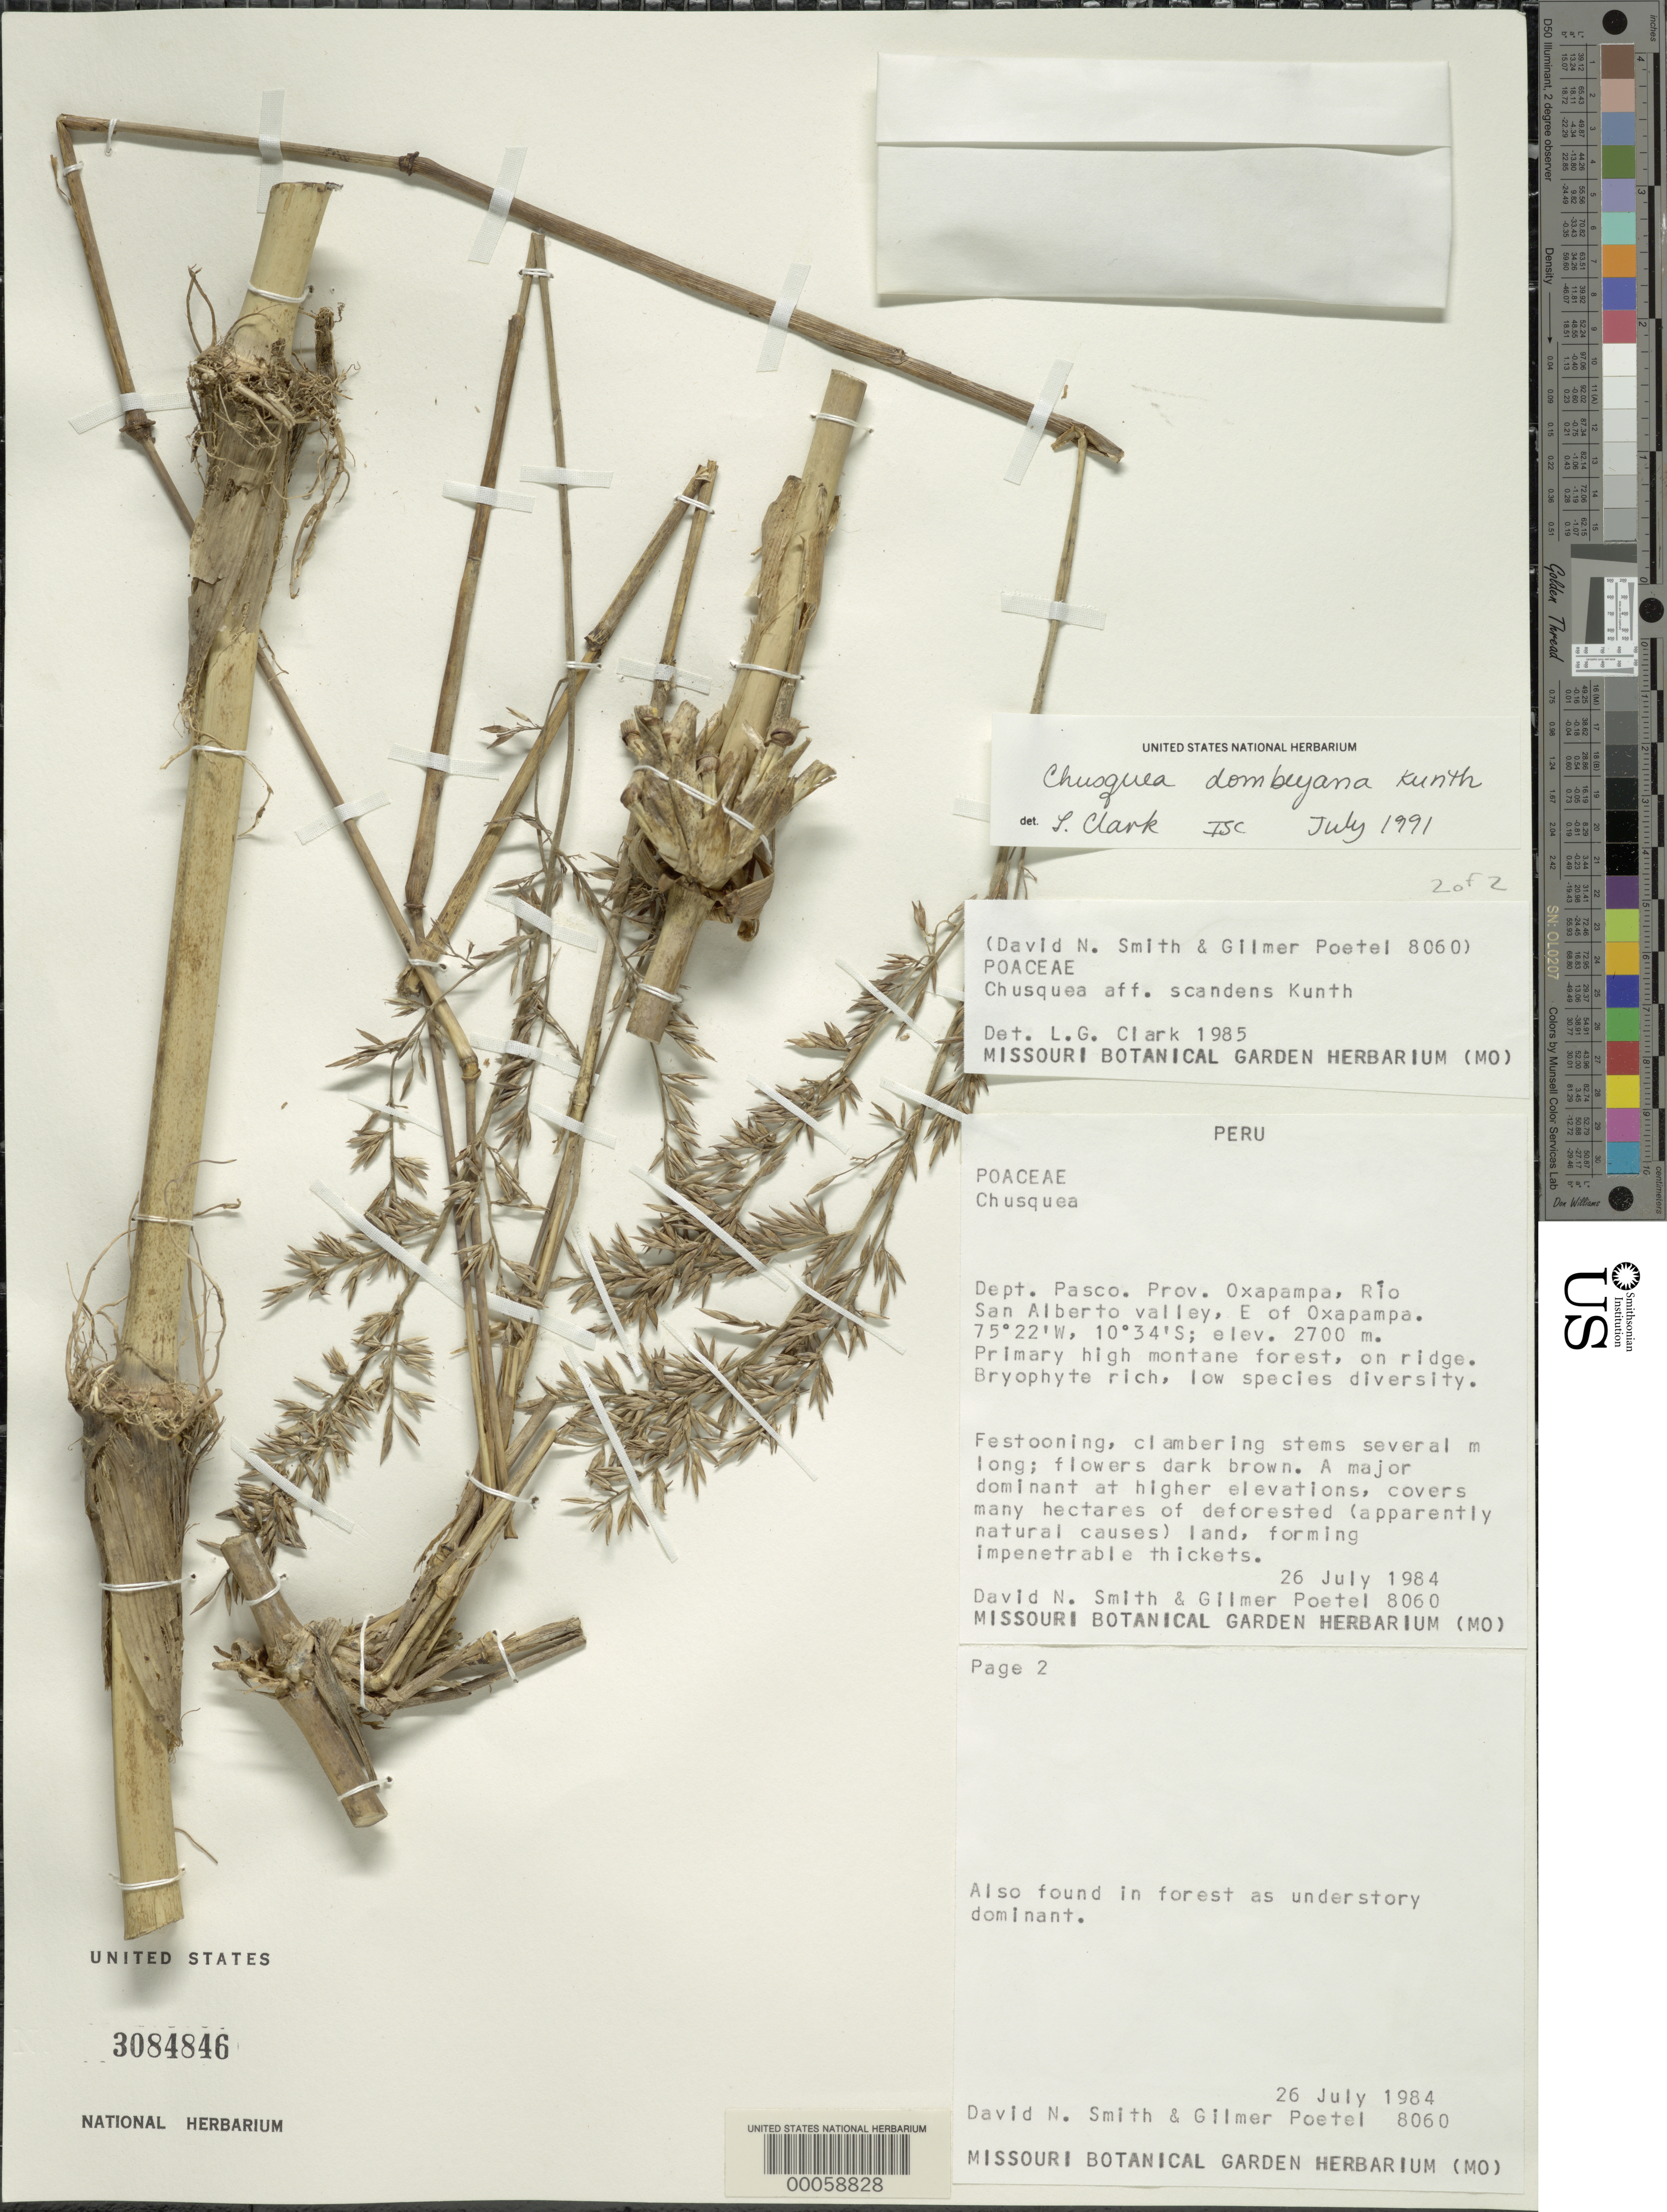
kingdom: Plantae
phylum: Tracheophyta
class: Liliopsida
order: Poales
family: Poaceae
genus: Chusquea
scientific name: Chusquea dombeyana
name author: Kunth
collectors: D. Smith & G. Poetel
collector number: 8060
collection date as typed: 26 Jul 1984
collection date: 1984-07-26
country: Peru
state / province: Pasco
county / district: Oxapampa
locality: Rio san alberto valley, e of oxapampa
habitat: Primary high montane forest, on ridge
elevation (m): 2700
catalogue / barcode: US 3084846